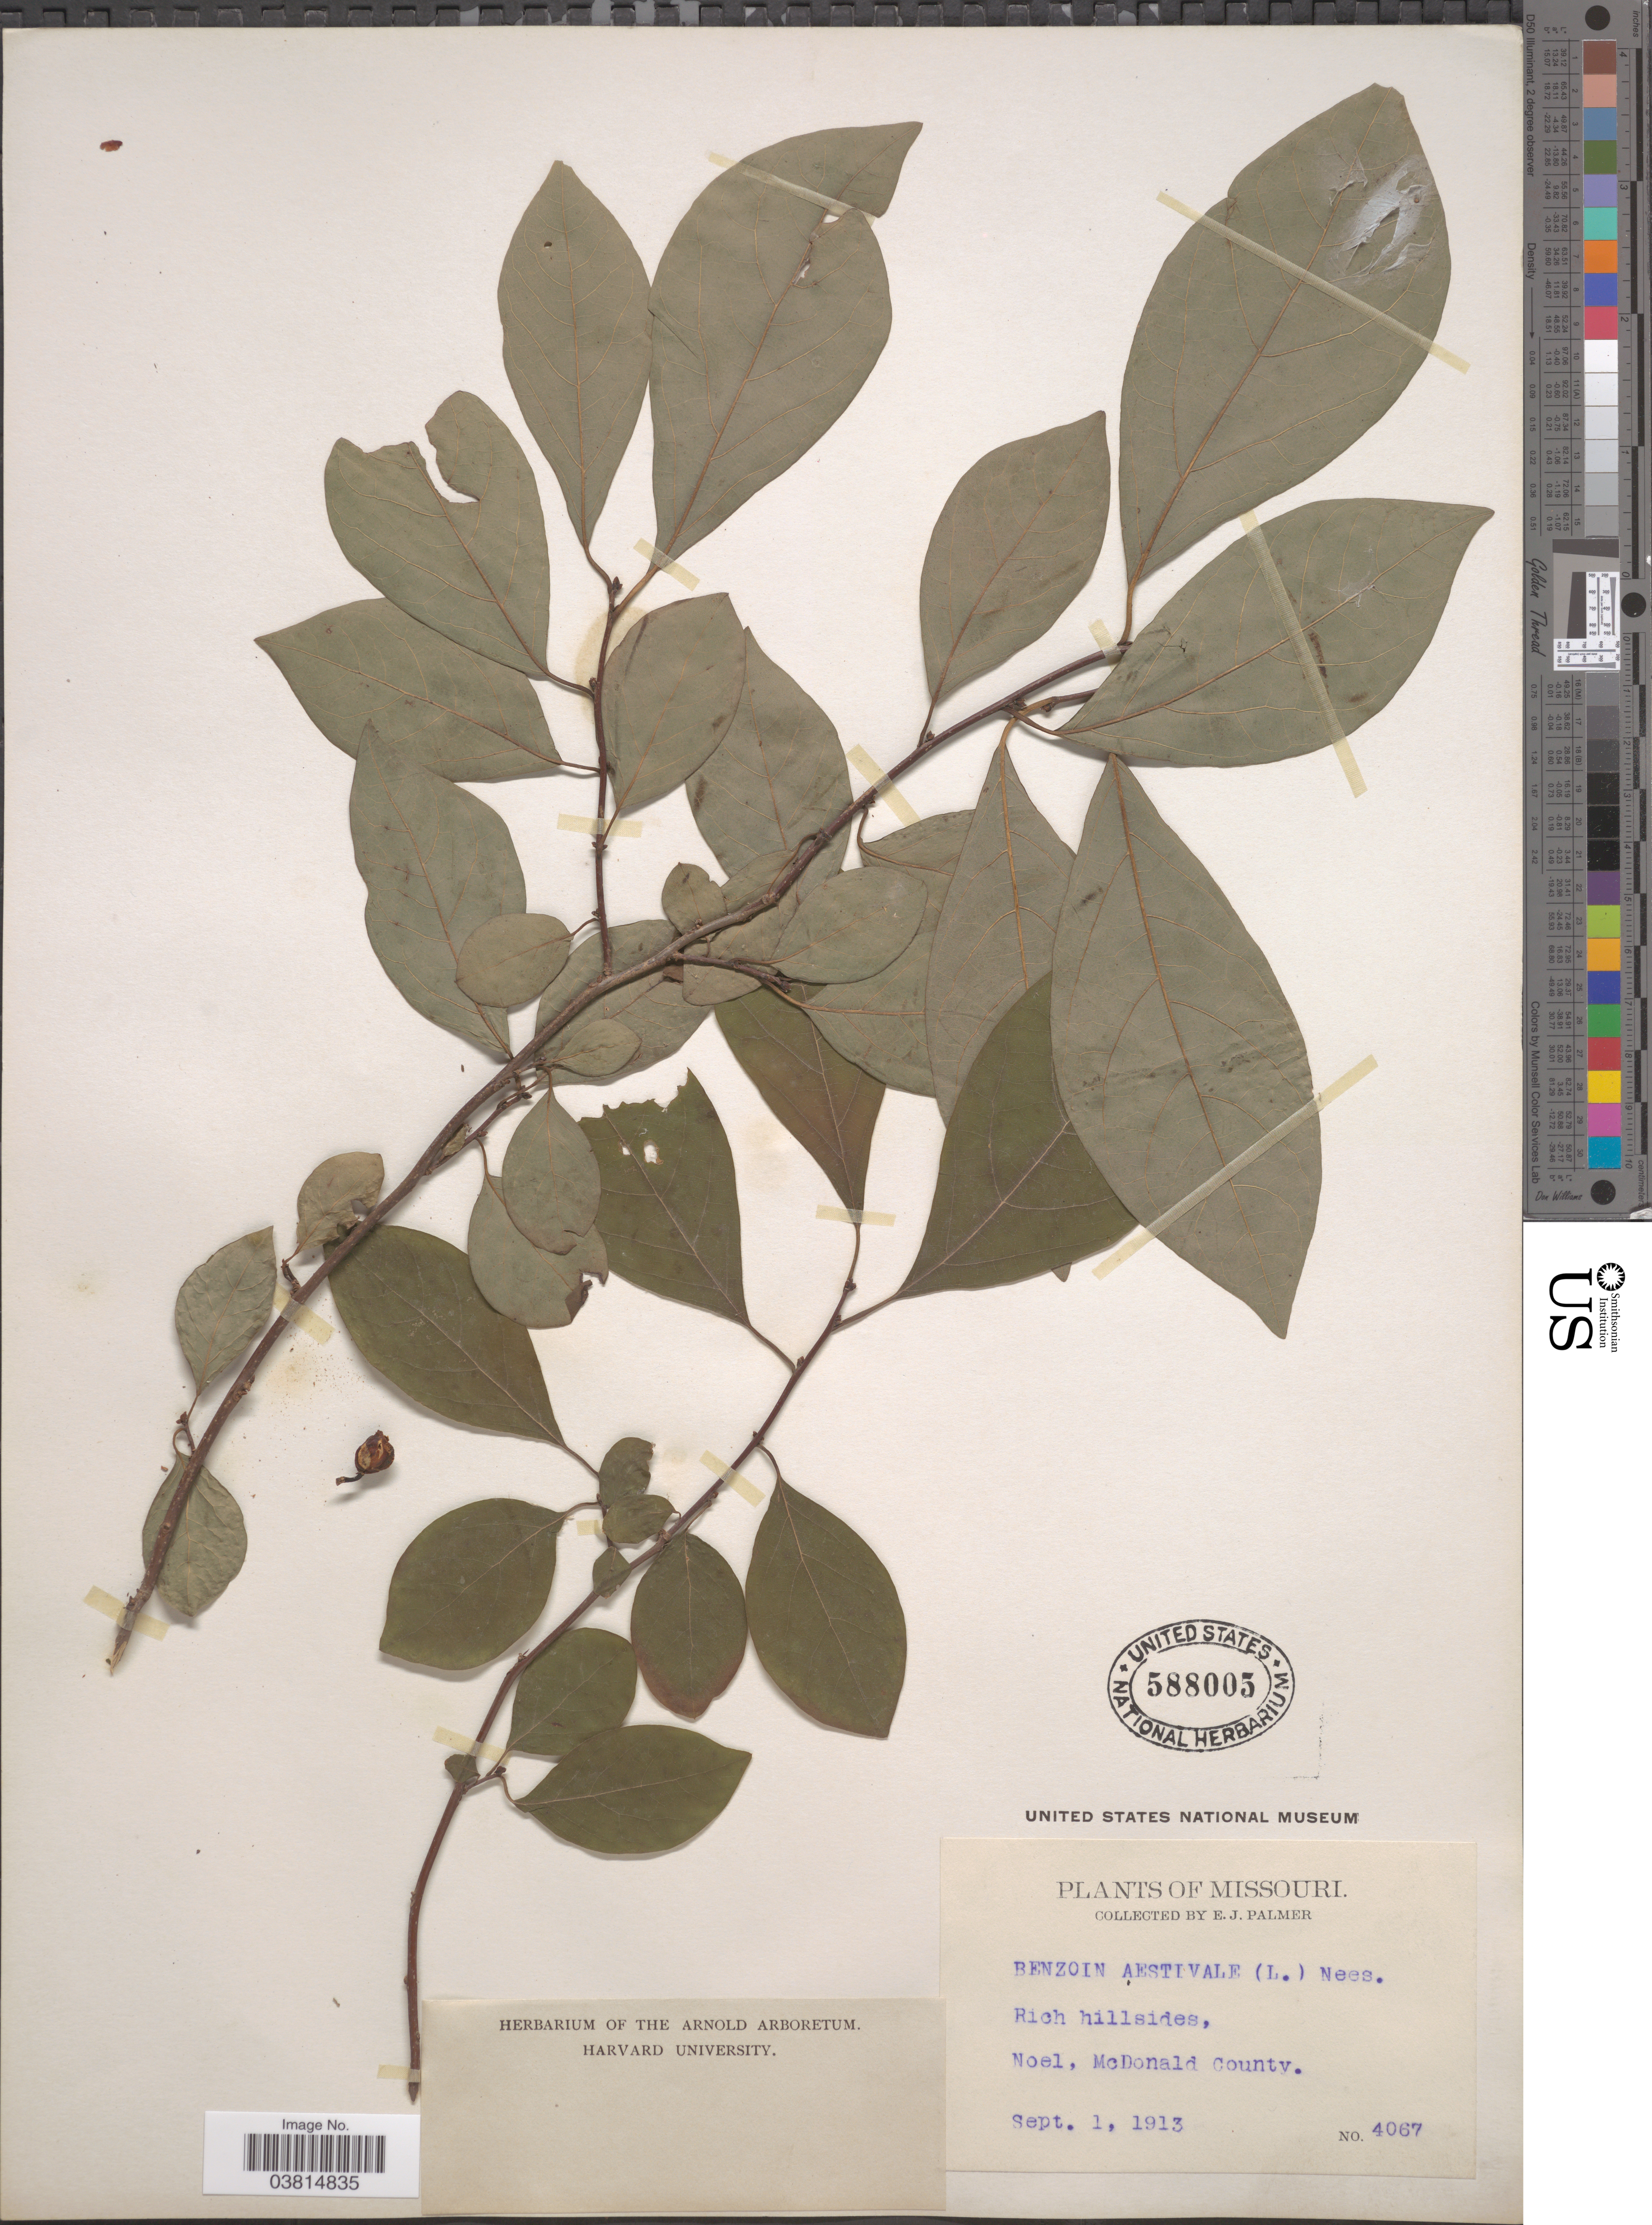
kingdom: Plantae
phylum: Tracheophyta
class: Magnoliopsida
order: Laurales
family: Lauraceae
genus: Lindera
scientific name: Lindera benzoin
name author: (L.) Blume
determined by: Strong, Mark T., (BOT), Smithsonian Institution - National Museum of Natural History (UNITED STATES)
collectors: E. J. Palmer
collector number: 4067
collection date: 1913-09-01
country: United States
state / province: Missouri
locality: Noel, McDonald County.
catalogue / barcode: US 588005